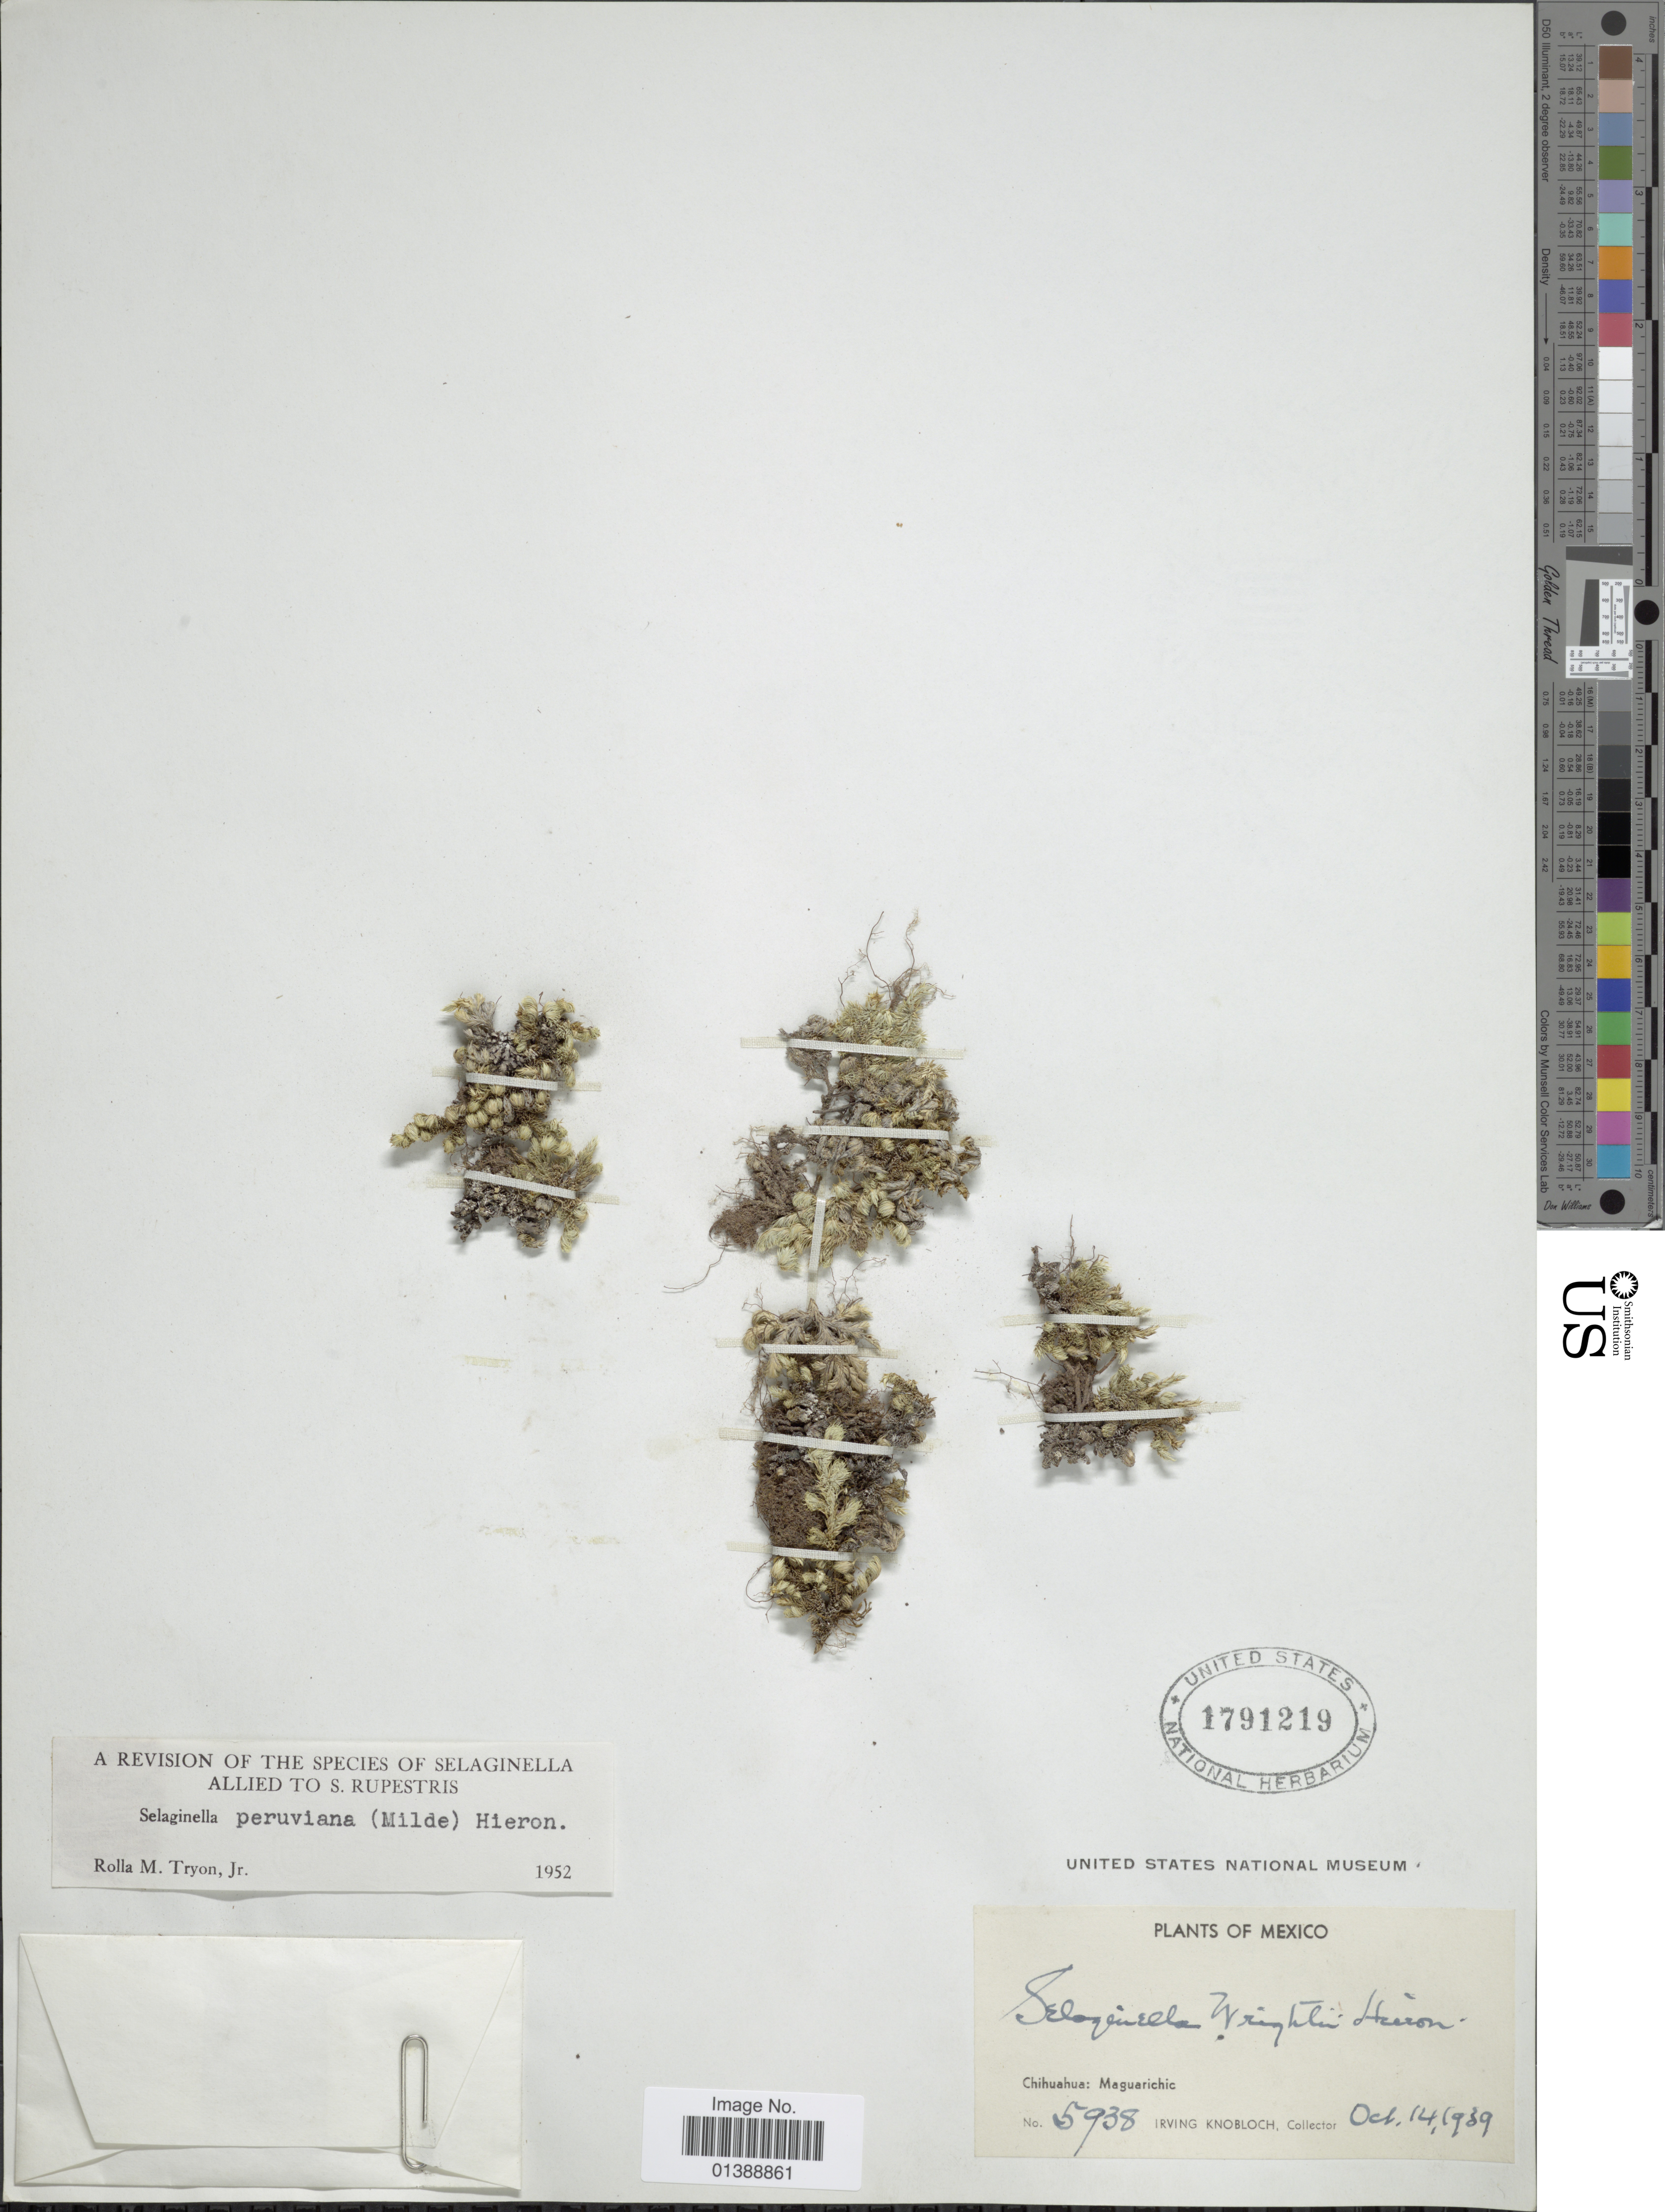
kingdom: Plantae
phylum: Tracheophyta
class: Lycopodiopsida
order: Selaginellales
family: Selaginellaceae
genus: Selaginella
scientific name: Selaginella peruviana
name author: (Milde) Hieron.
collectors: I. W. Knobloch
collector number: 5938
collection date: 1939-10-14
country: Mexico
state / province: Chihuahua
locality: Maguarichic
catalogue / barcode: US 1791219